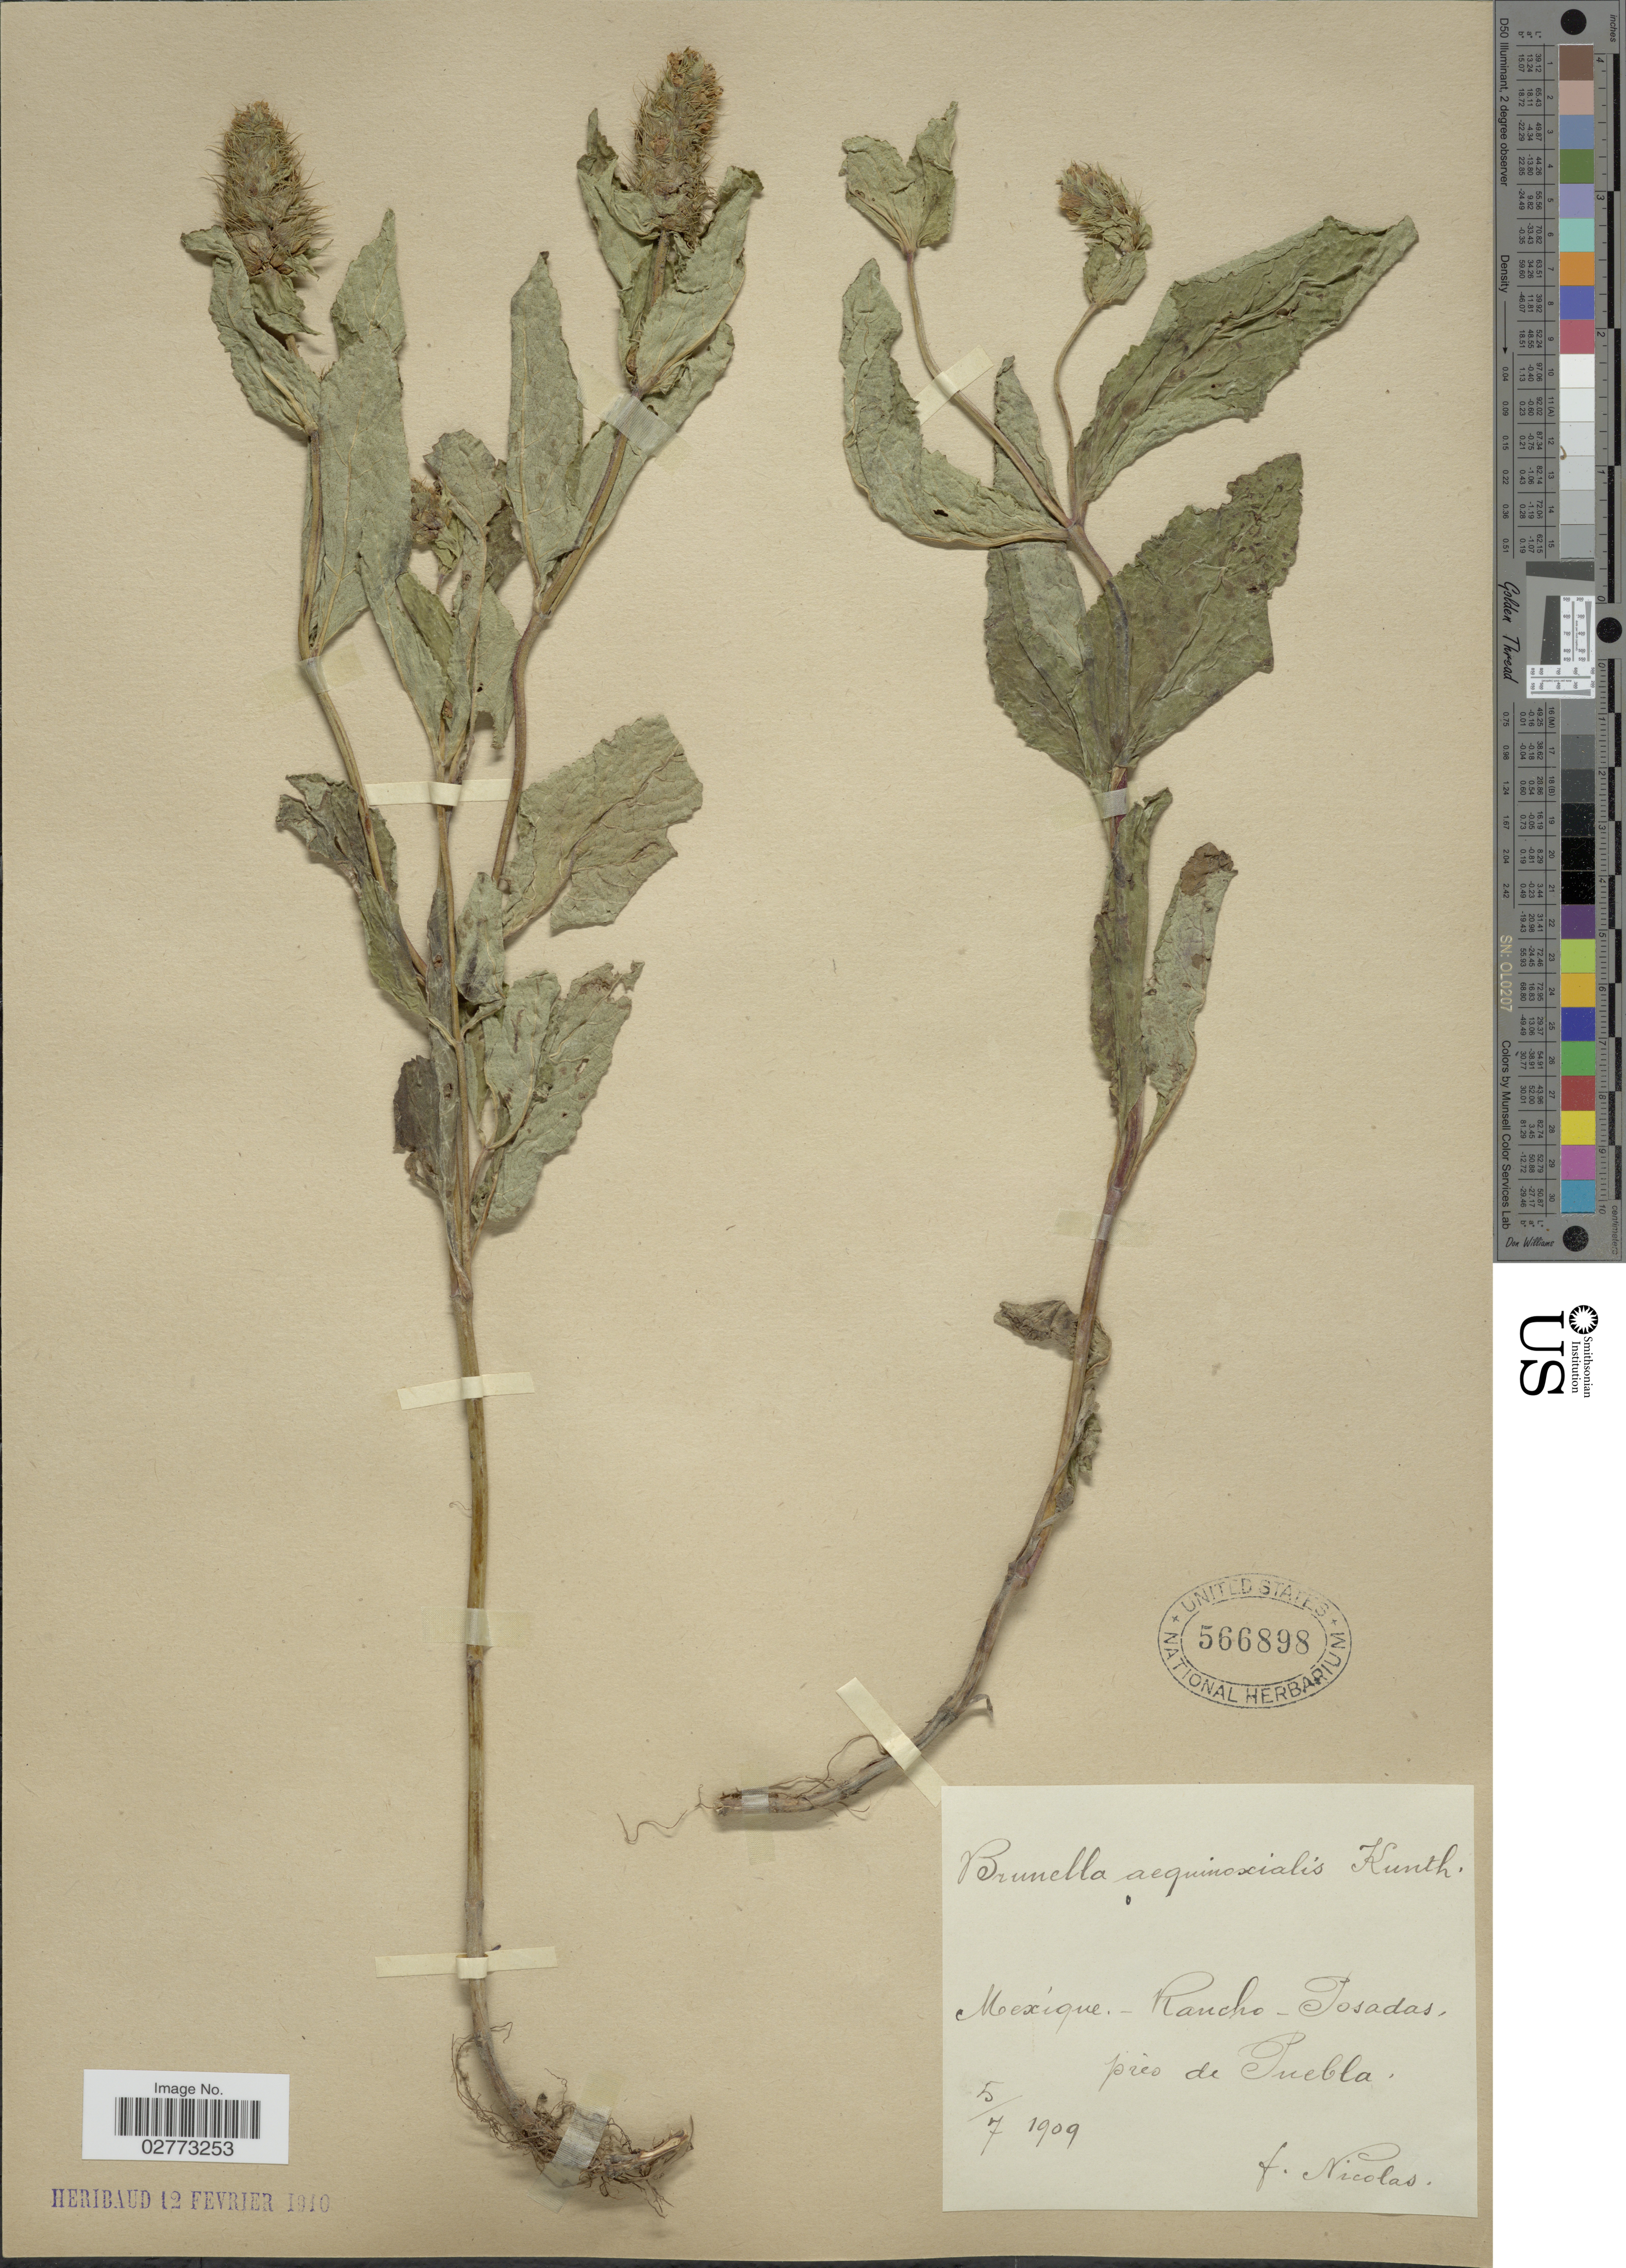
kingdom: Plantae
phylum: Tracheophyta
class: Magnoliopsida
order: Lamiales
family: Lamiaceae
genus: Prunella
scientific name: Prunella vulgaris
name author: L.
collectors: F. Nicolas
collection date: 1909-07-05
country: Mexico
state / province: Puebla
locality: Mexique-Rancho-Posadas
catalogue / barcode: US 566898